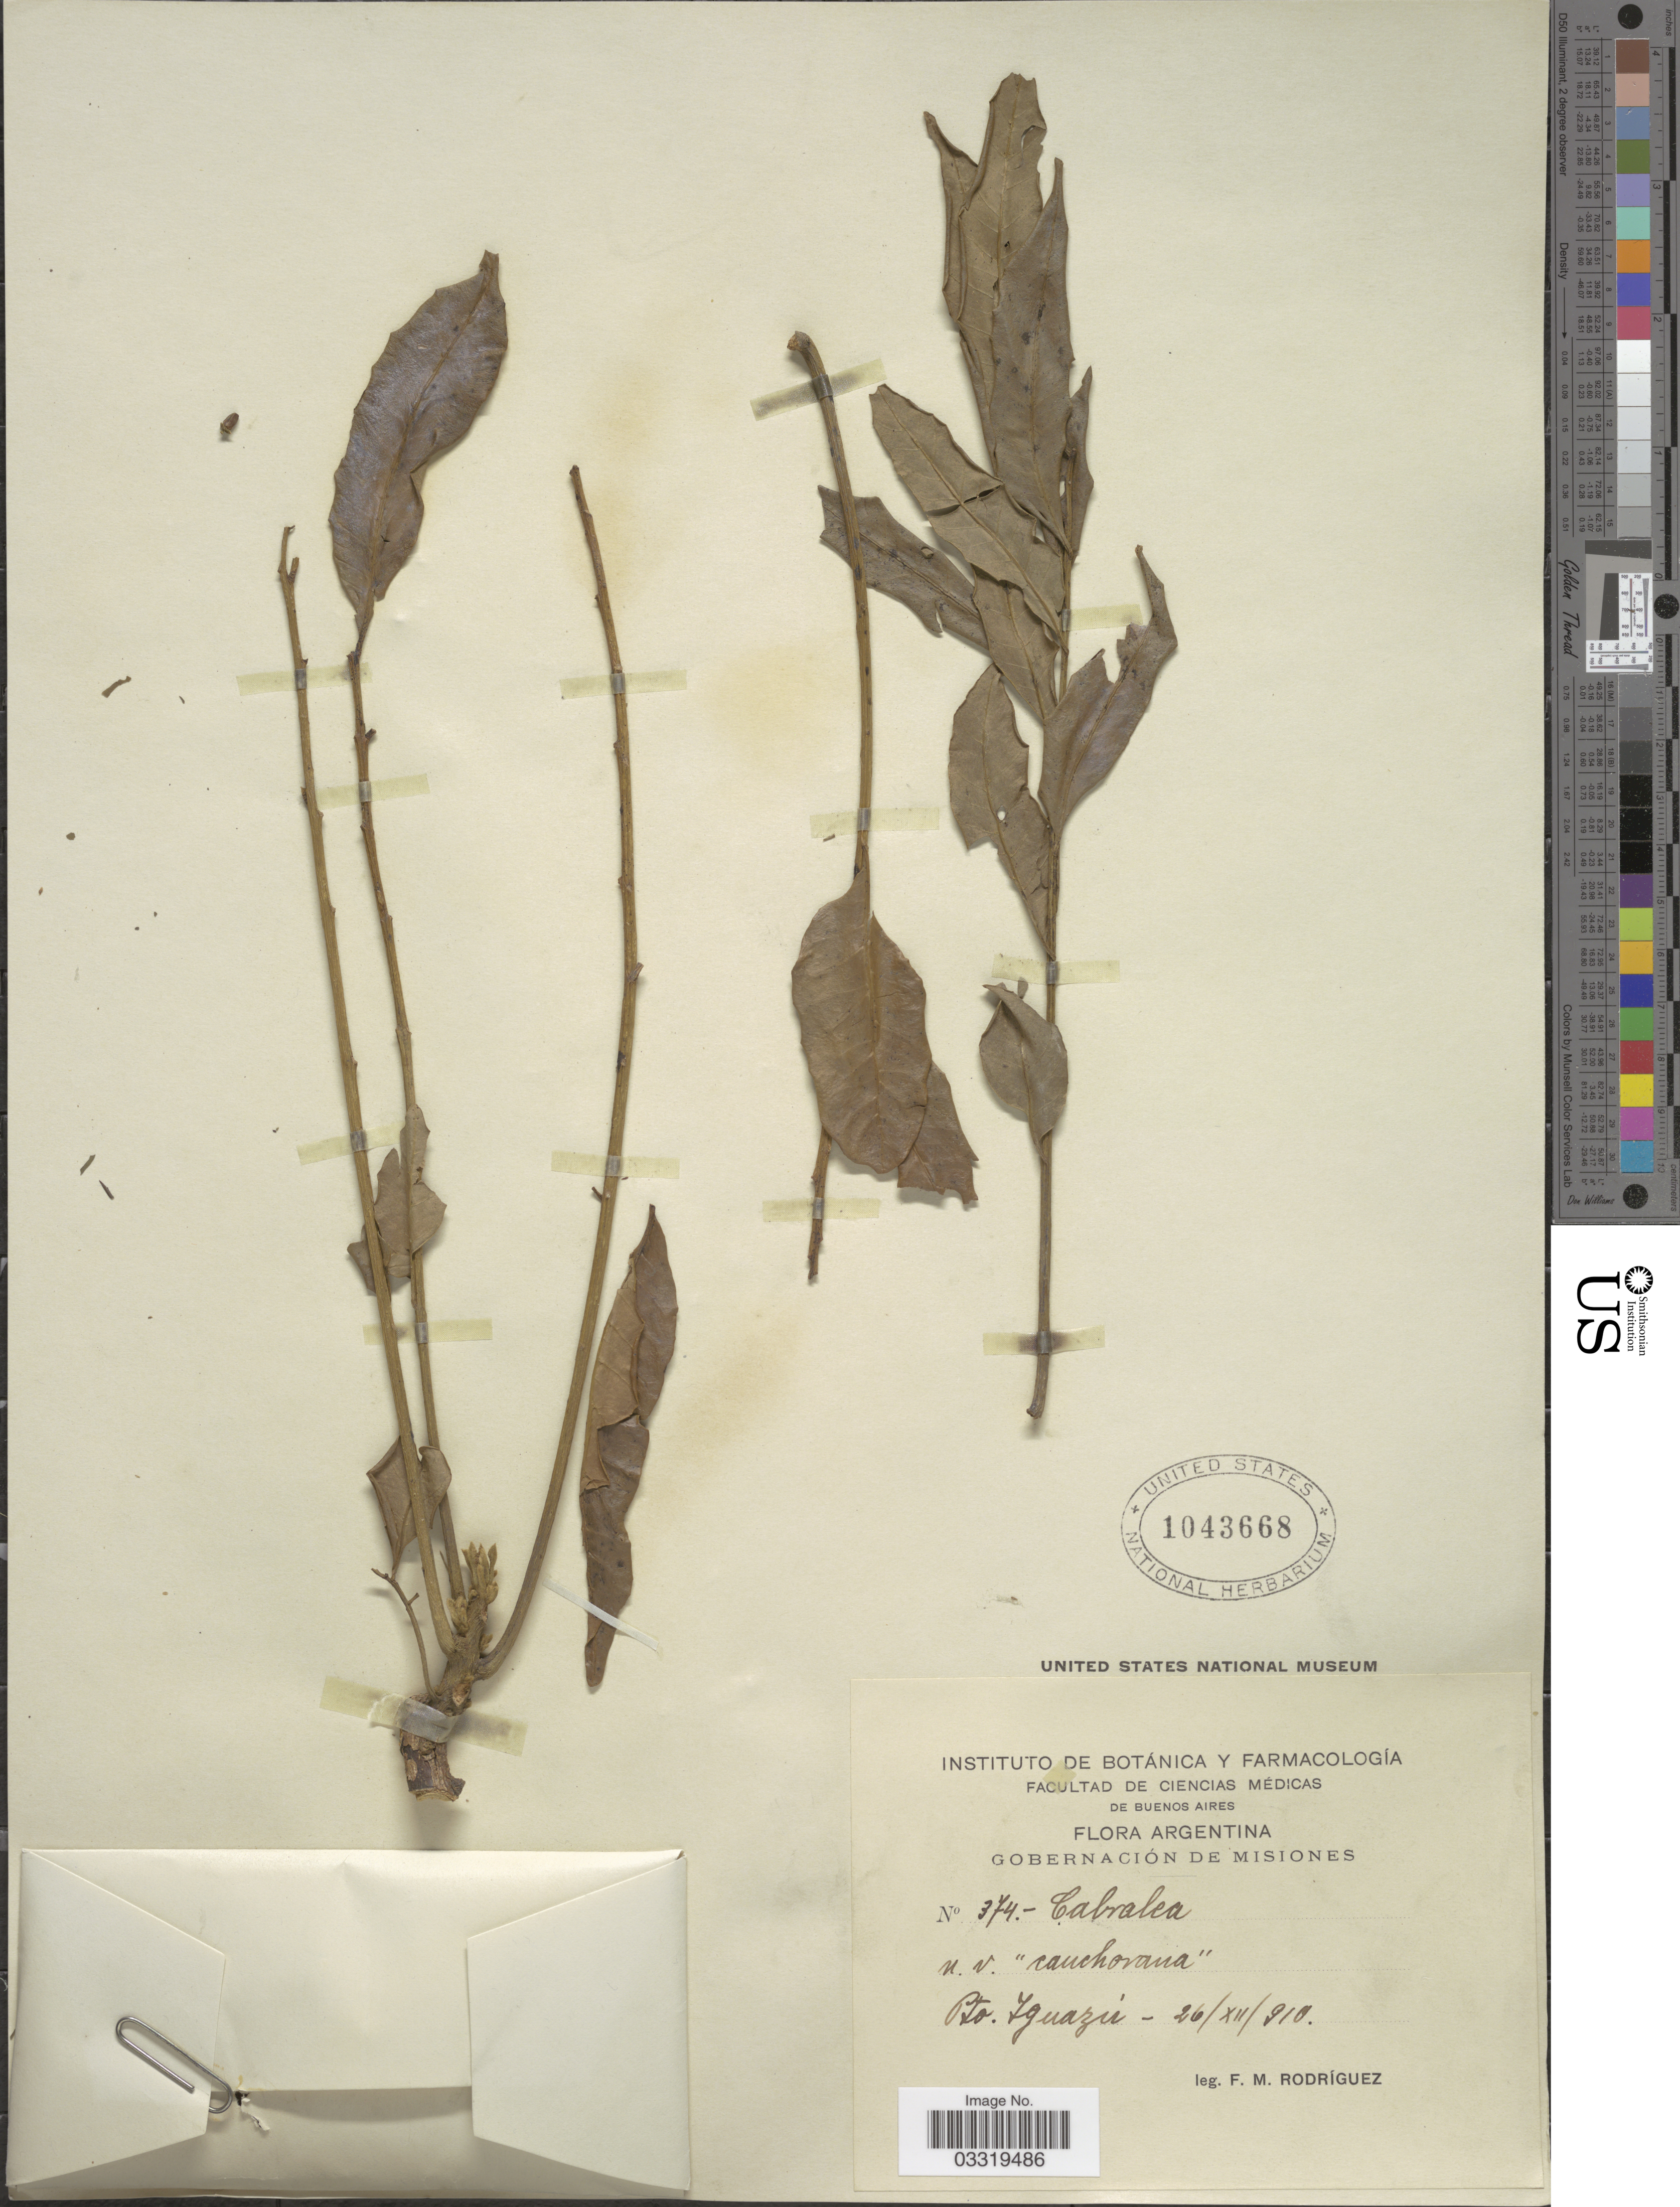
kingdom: Plantae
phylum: Tracheophyta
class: Magnoliopsida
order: Sapindales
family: Meliaceae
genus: Cabralea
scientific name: Cabralea canjerana subsp. canjerana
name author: (Vell.) Mart.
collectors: F. M. Rodriguez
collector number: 374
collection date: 1910-12-26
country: Argentina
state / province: Misiones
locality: Gobernación de Misiones, Pto. Iguazú.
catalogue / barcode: US 1043668